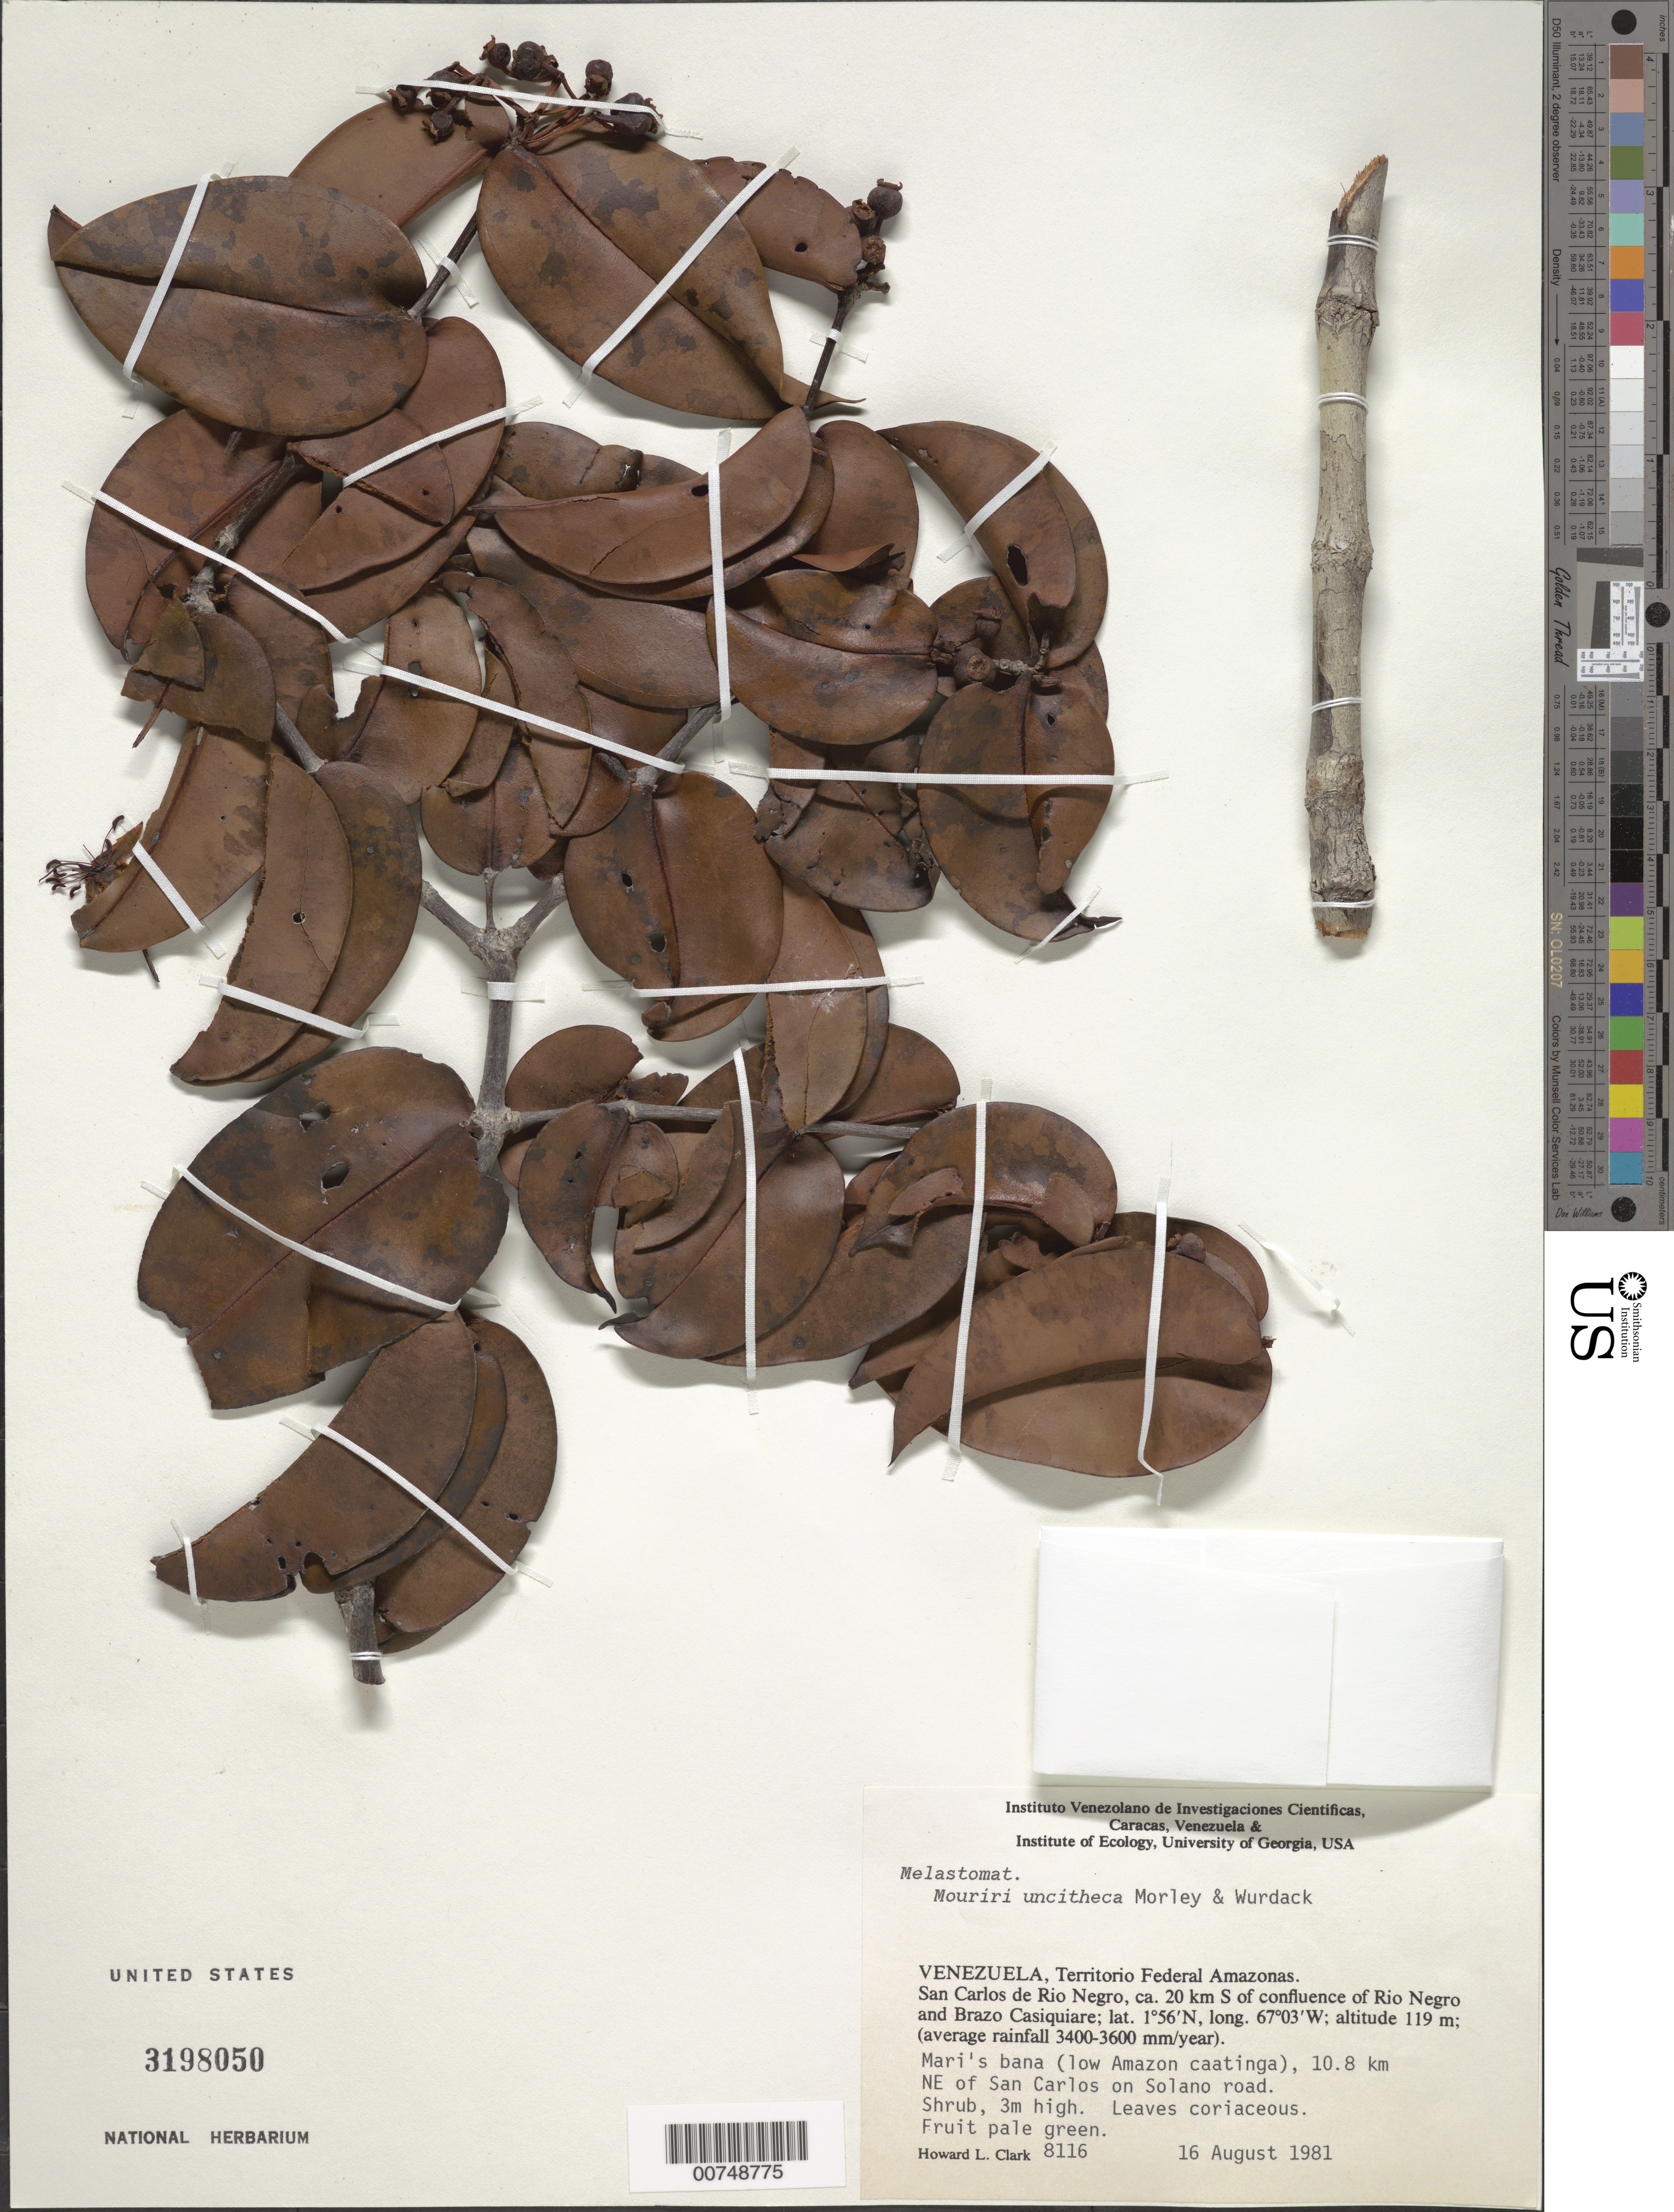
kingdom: Plantae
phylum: Tracheophyta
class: Magnoliopsida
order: Myrtales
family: Melastomataceae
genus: Mouriri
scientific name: Mouriri uncitheca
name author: Morley & Wurdack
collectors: H. L. Clark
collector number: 8116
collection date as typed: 16-Aug-81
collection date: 1981-08-16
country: Venezuela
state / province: Amazonas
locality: San Carlos de Río Negro, ca. 20 km S of confluence of Río Negro and Brazo Casiquiare; Mari's bana, 10.8 km NE of San Carlos on Solano Road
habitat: Low Amazon caatinga; average rainfall 3400-3600 mm/year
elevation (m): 119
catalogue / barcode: US 3198050